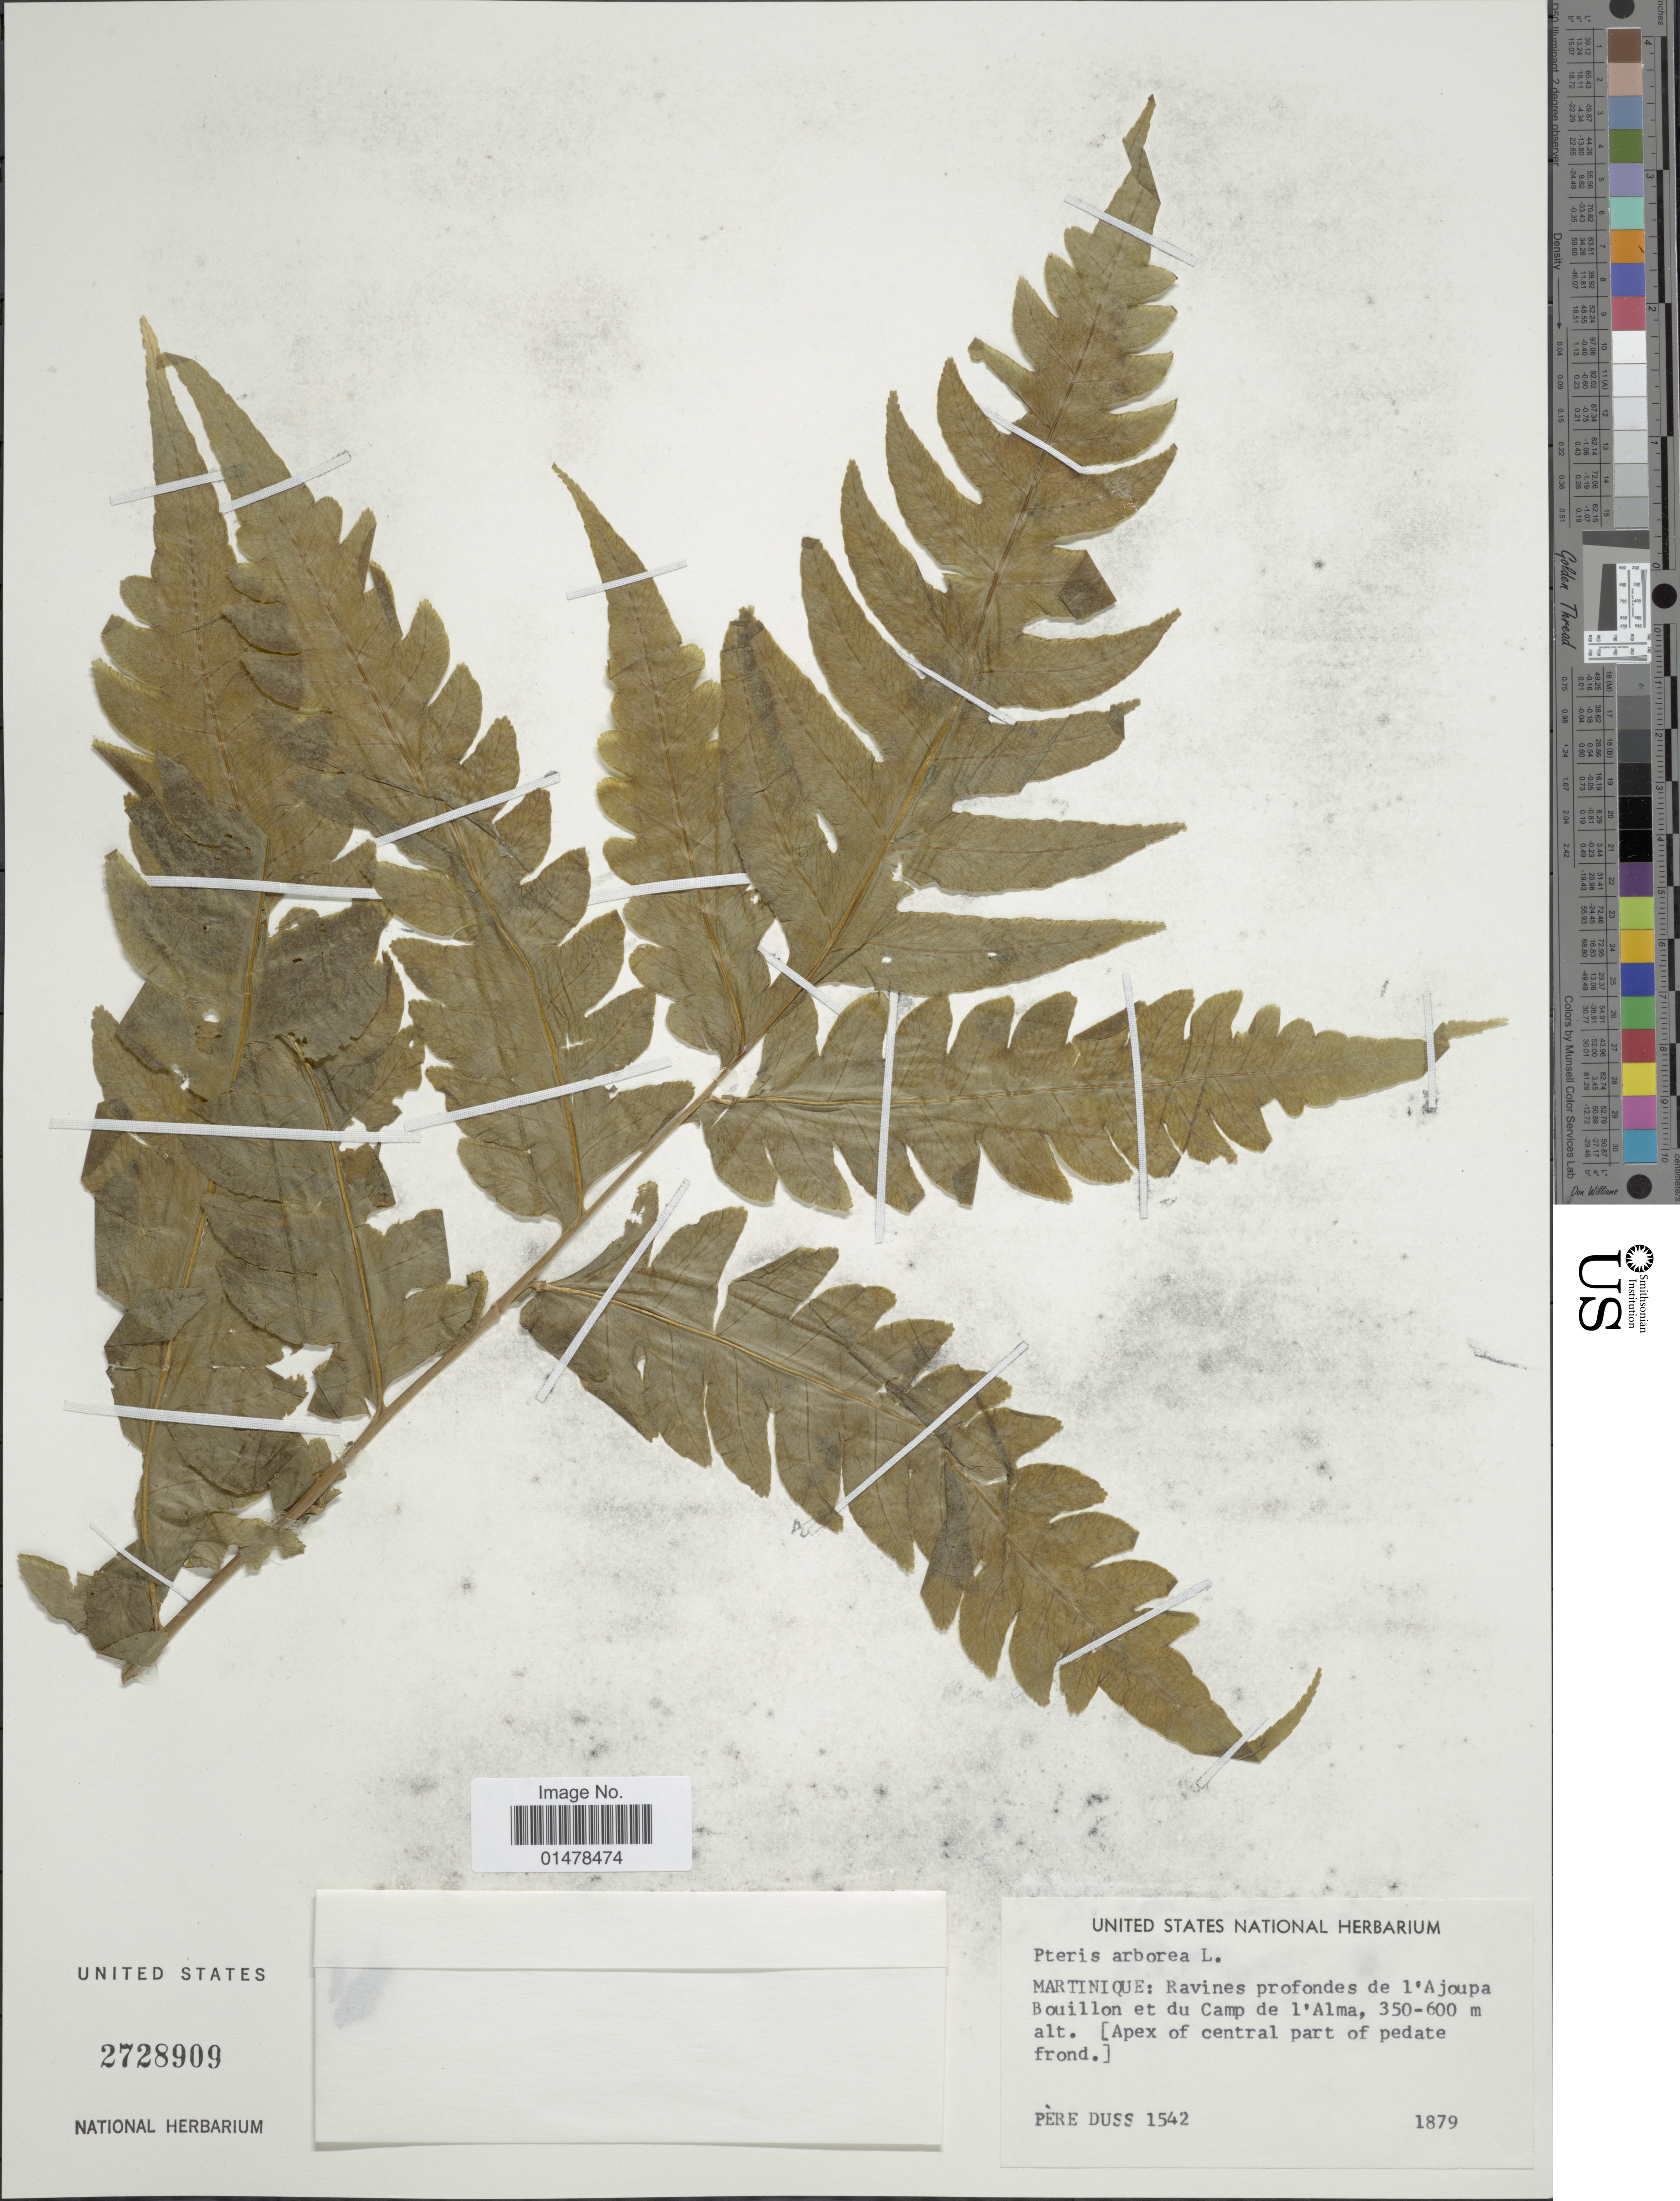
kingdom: Plantae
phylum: Tracheophyta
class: Polypodiopsida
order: Polypodiales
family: Pteridaceae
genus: Pteris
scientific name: Pteris arborea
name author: L.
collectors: Père Duss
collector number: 1542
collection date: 1879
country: Martinique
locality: Ravines prfondes de l'Ajoupa Bouillon et du Camp de l'Alma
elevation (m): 350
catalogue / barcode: US 2728909